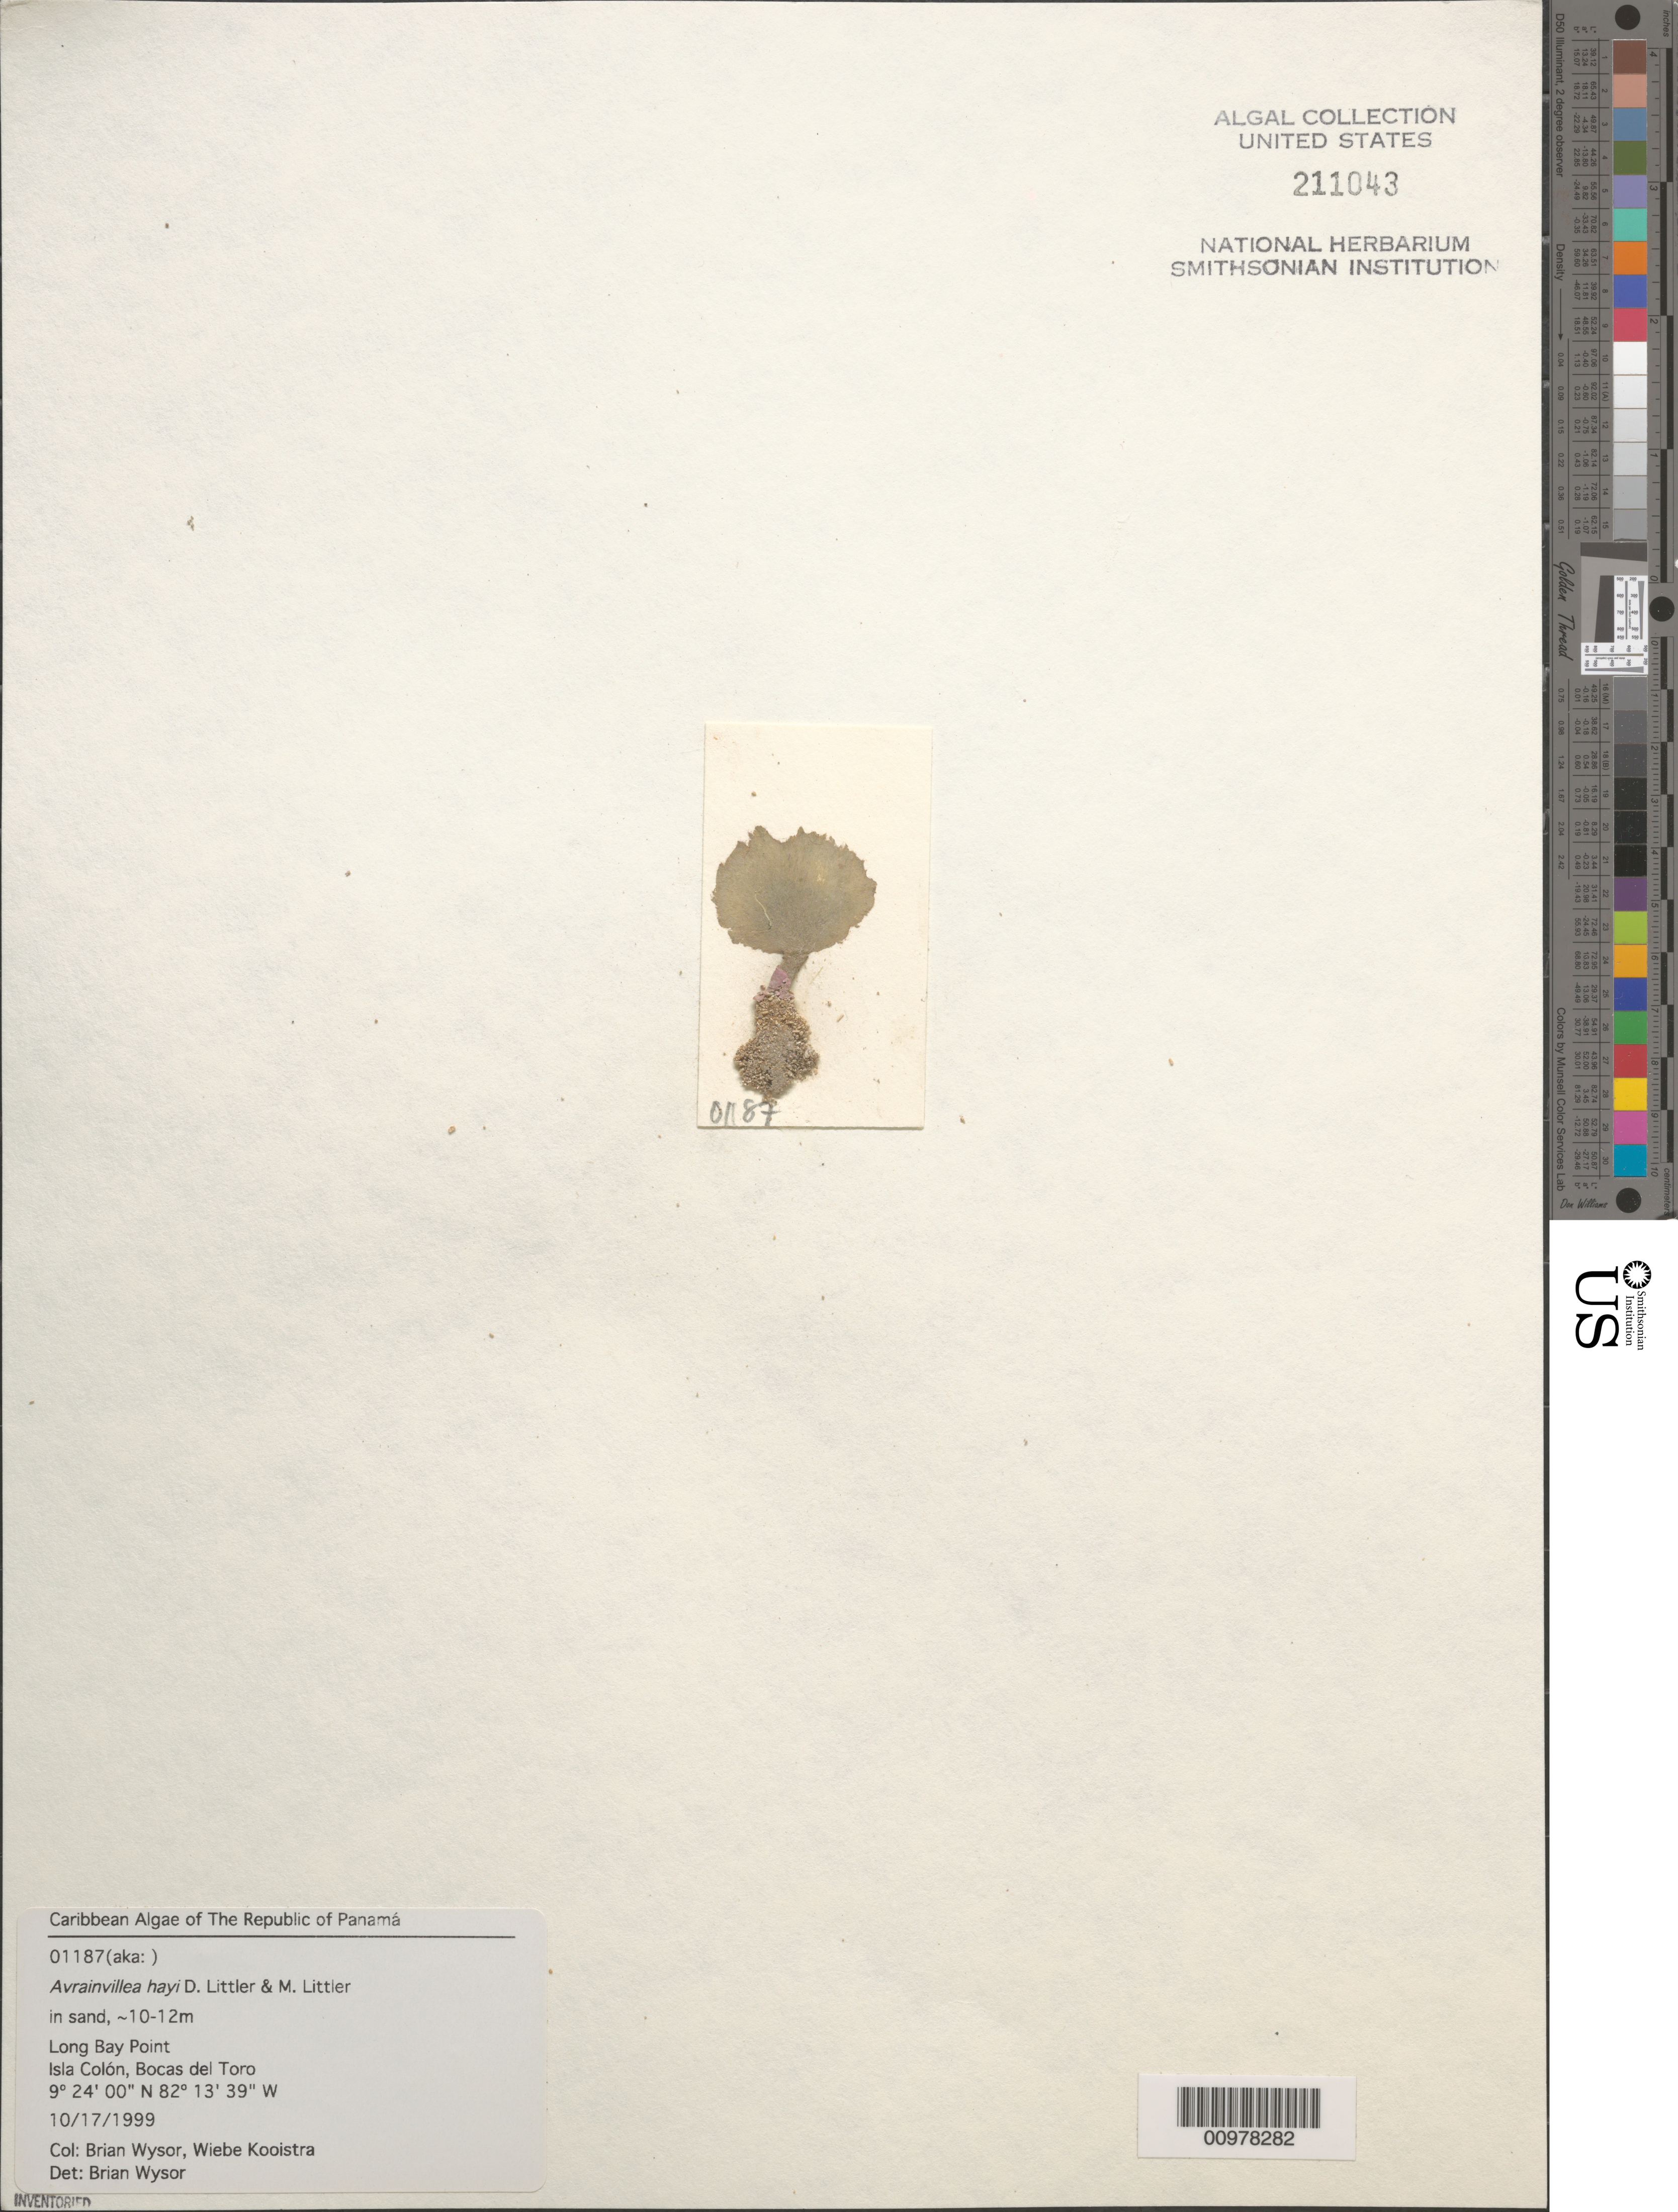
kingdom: Plantae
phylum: Chlorophyta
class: Ulvophyceae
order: Bryopsidales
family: Dichotomosiphonaceae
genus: Avrainvillea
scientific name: Avrainvillea hayi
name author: D.S. Littler & Littler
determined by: Wysor, B.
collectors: B. Wysor & W. Kooistra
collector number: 01187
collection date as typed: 17 Oct 1999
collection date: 1999-10-17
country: Panama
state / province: Bocas del Toro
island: Colón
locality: Long Bay Point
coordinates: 9 24' 00" N, 82 13' 39" W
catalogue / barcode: US 211043